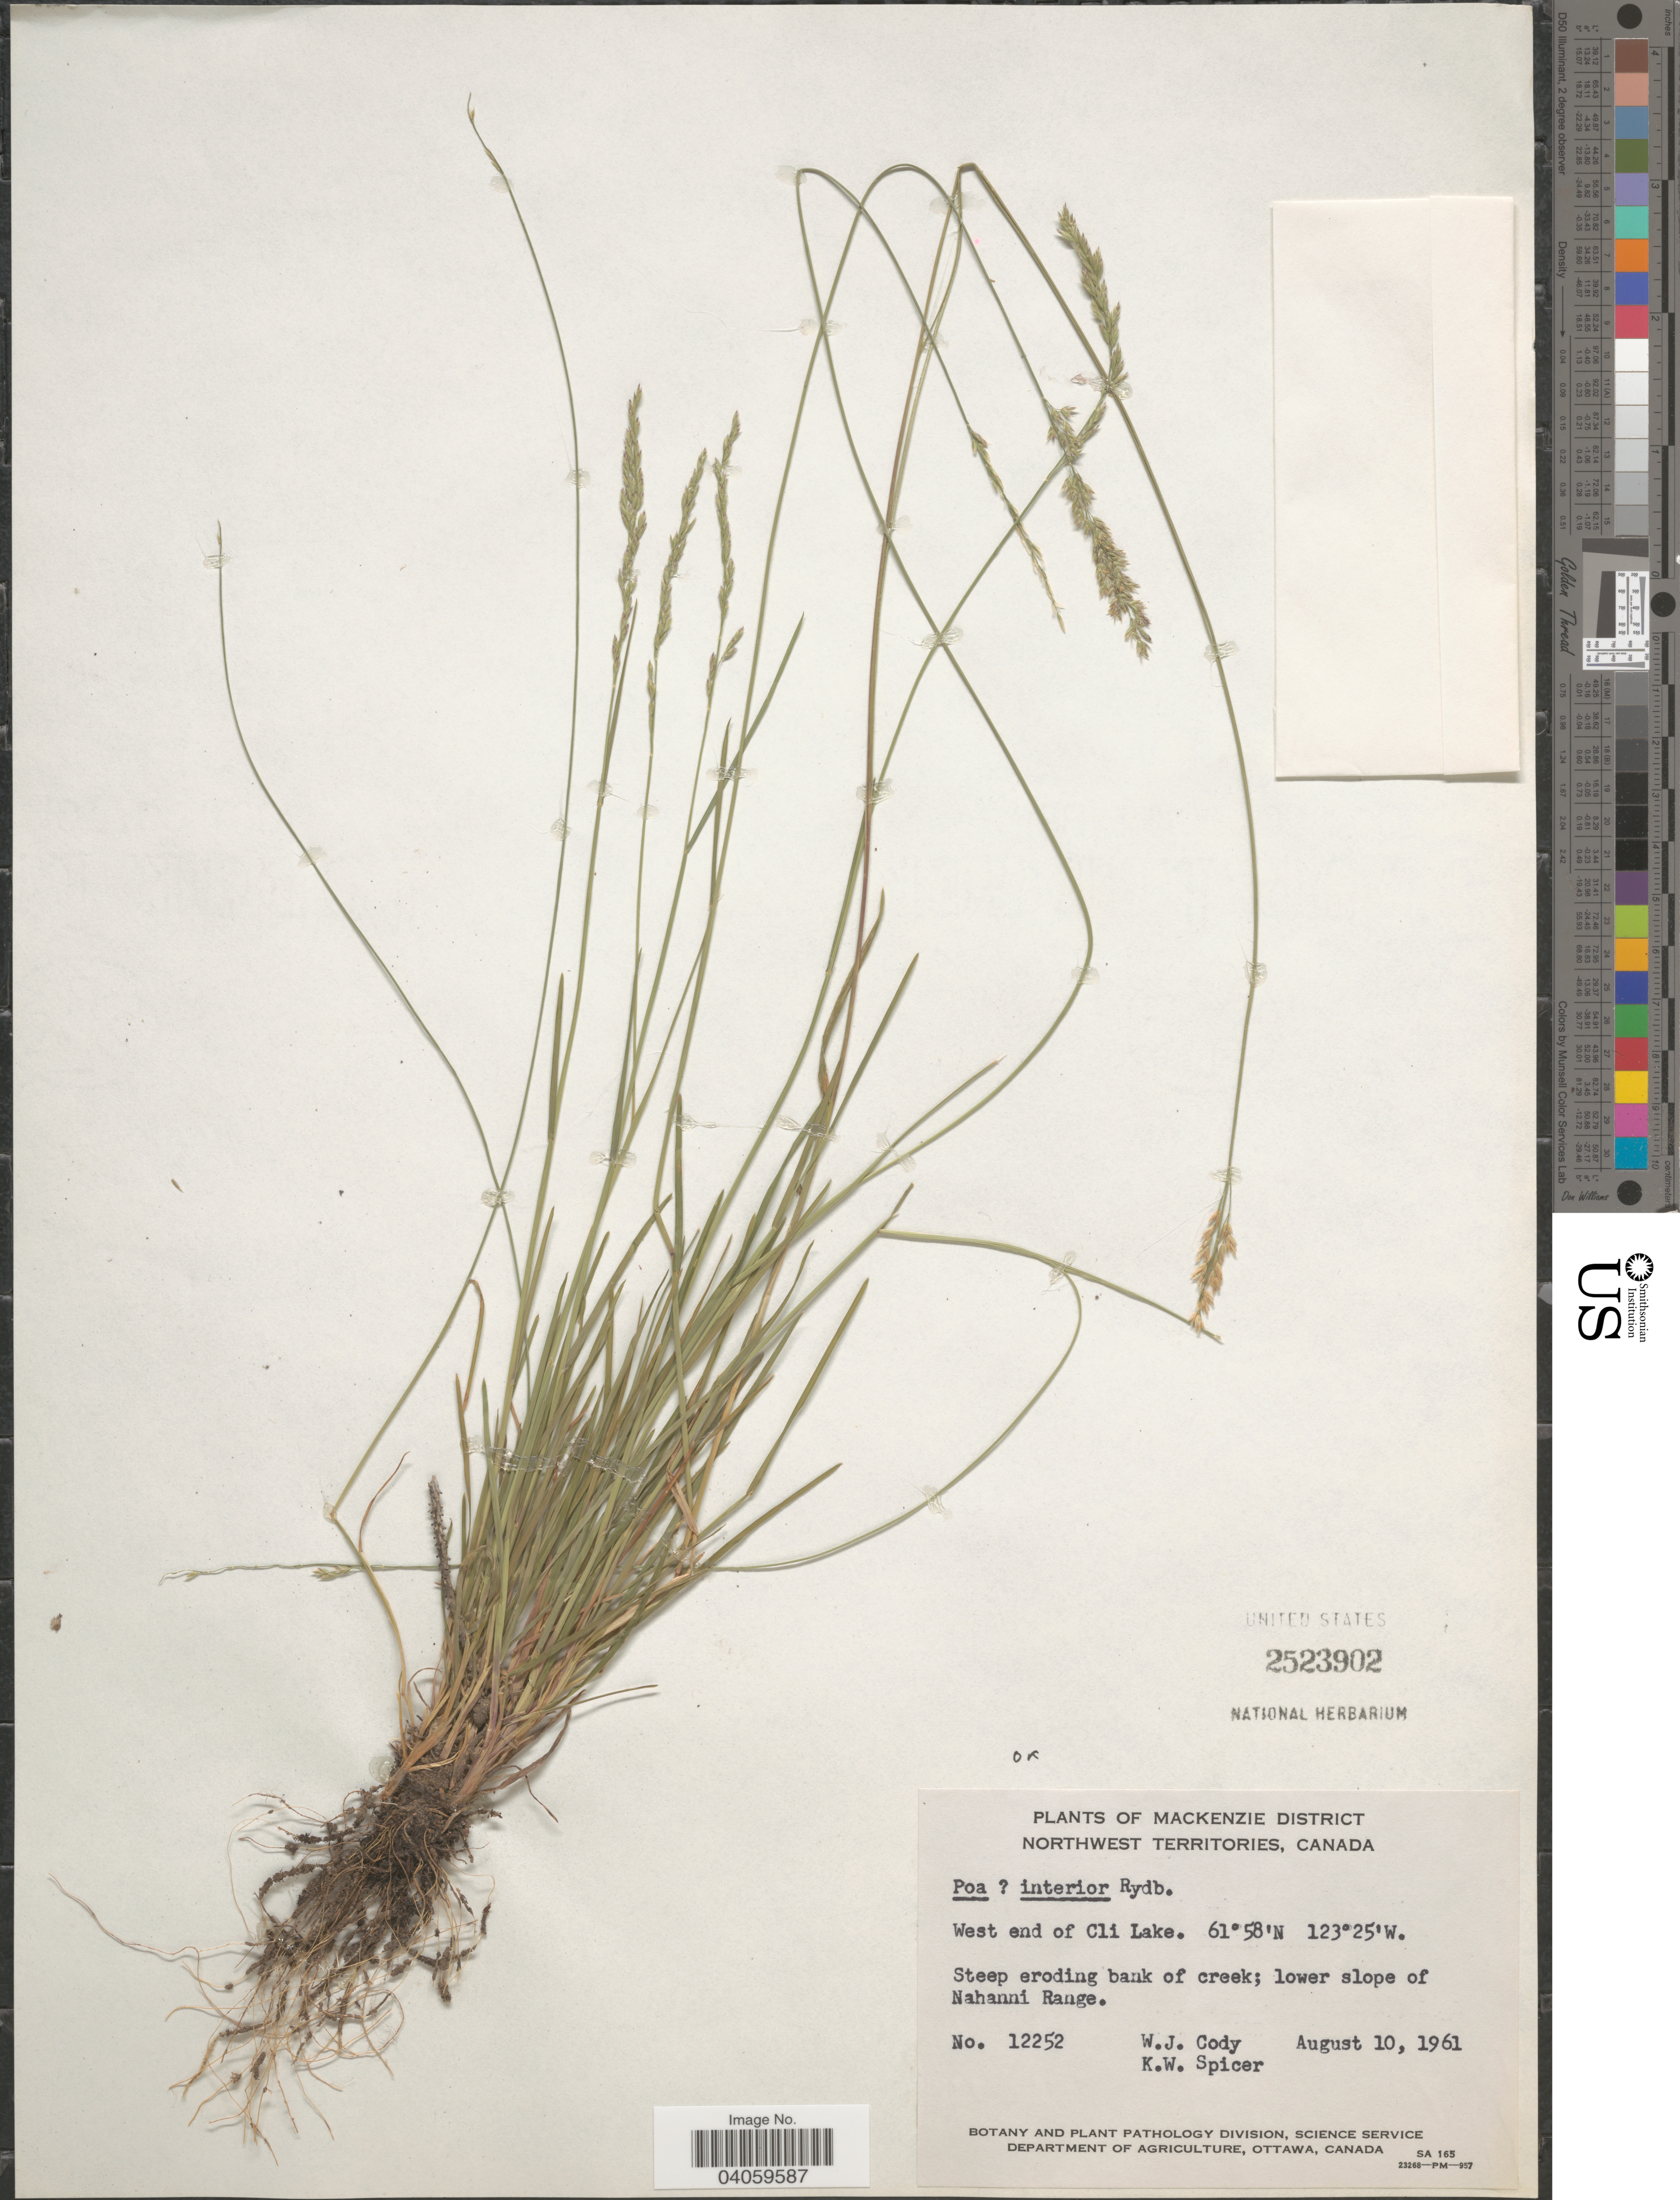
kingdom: Plantae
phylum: Tracheophyta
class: Liliopsida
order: Poales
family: Poaceae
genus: Poa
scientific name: Poa interior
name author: Rydb.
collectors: W. Cody & K. Spicer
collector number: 12252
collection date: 1961-08-10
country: Canada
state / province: Northwest Territories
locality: Mackenzie District. West end of Cli Lake. Steep eroding bank of creek; lower slope of Nahanni Range.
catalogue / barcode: US 2523902